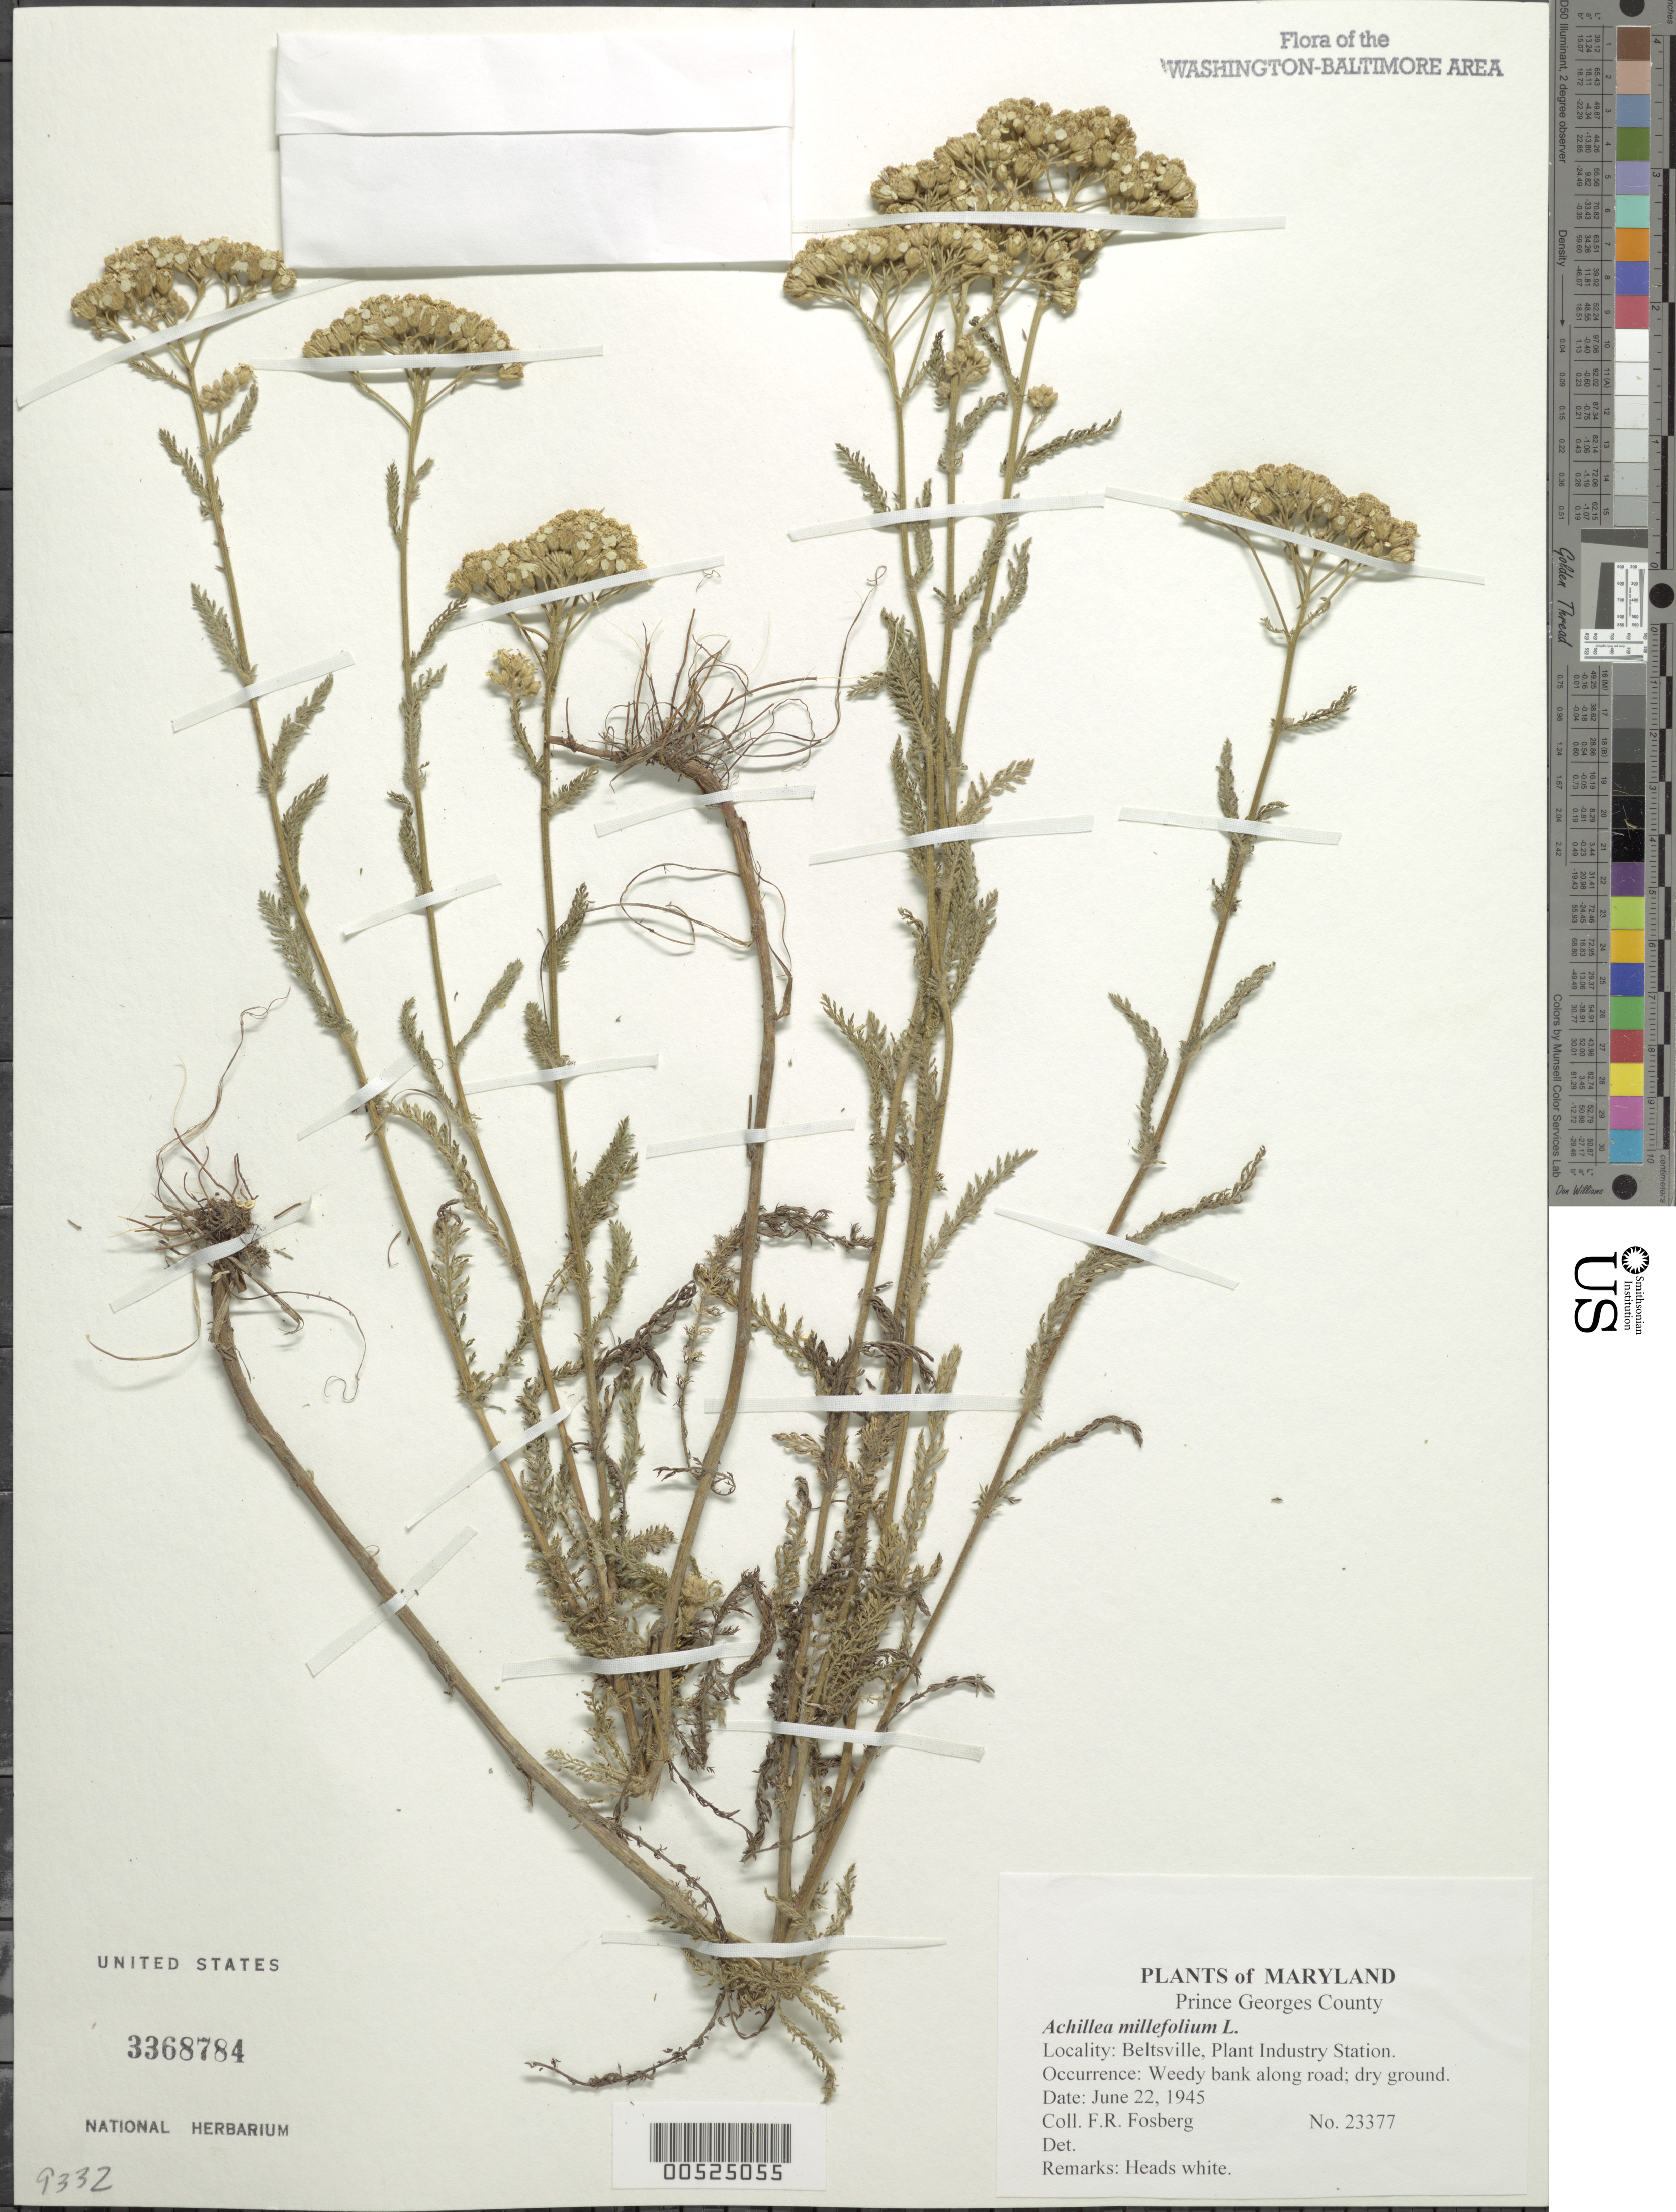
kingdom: Plantae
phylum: Tracheophyta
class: Magnoliopsida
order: Asterales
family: Asteraceae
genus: Achillea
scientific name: Achillea millefolium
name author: L.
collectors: F. R. Fosberg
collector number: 23377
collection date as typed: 22 Jun 1945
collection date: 1945-06-22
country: United States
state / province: Maryland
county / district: Prince George's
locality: Beltsville, Plant Industry Station.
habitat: Weedy bank along road; dry ground.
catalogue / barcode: US 3368784